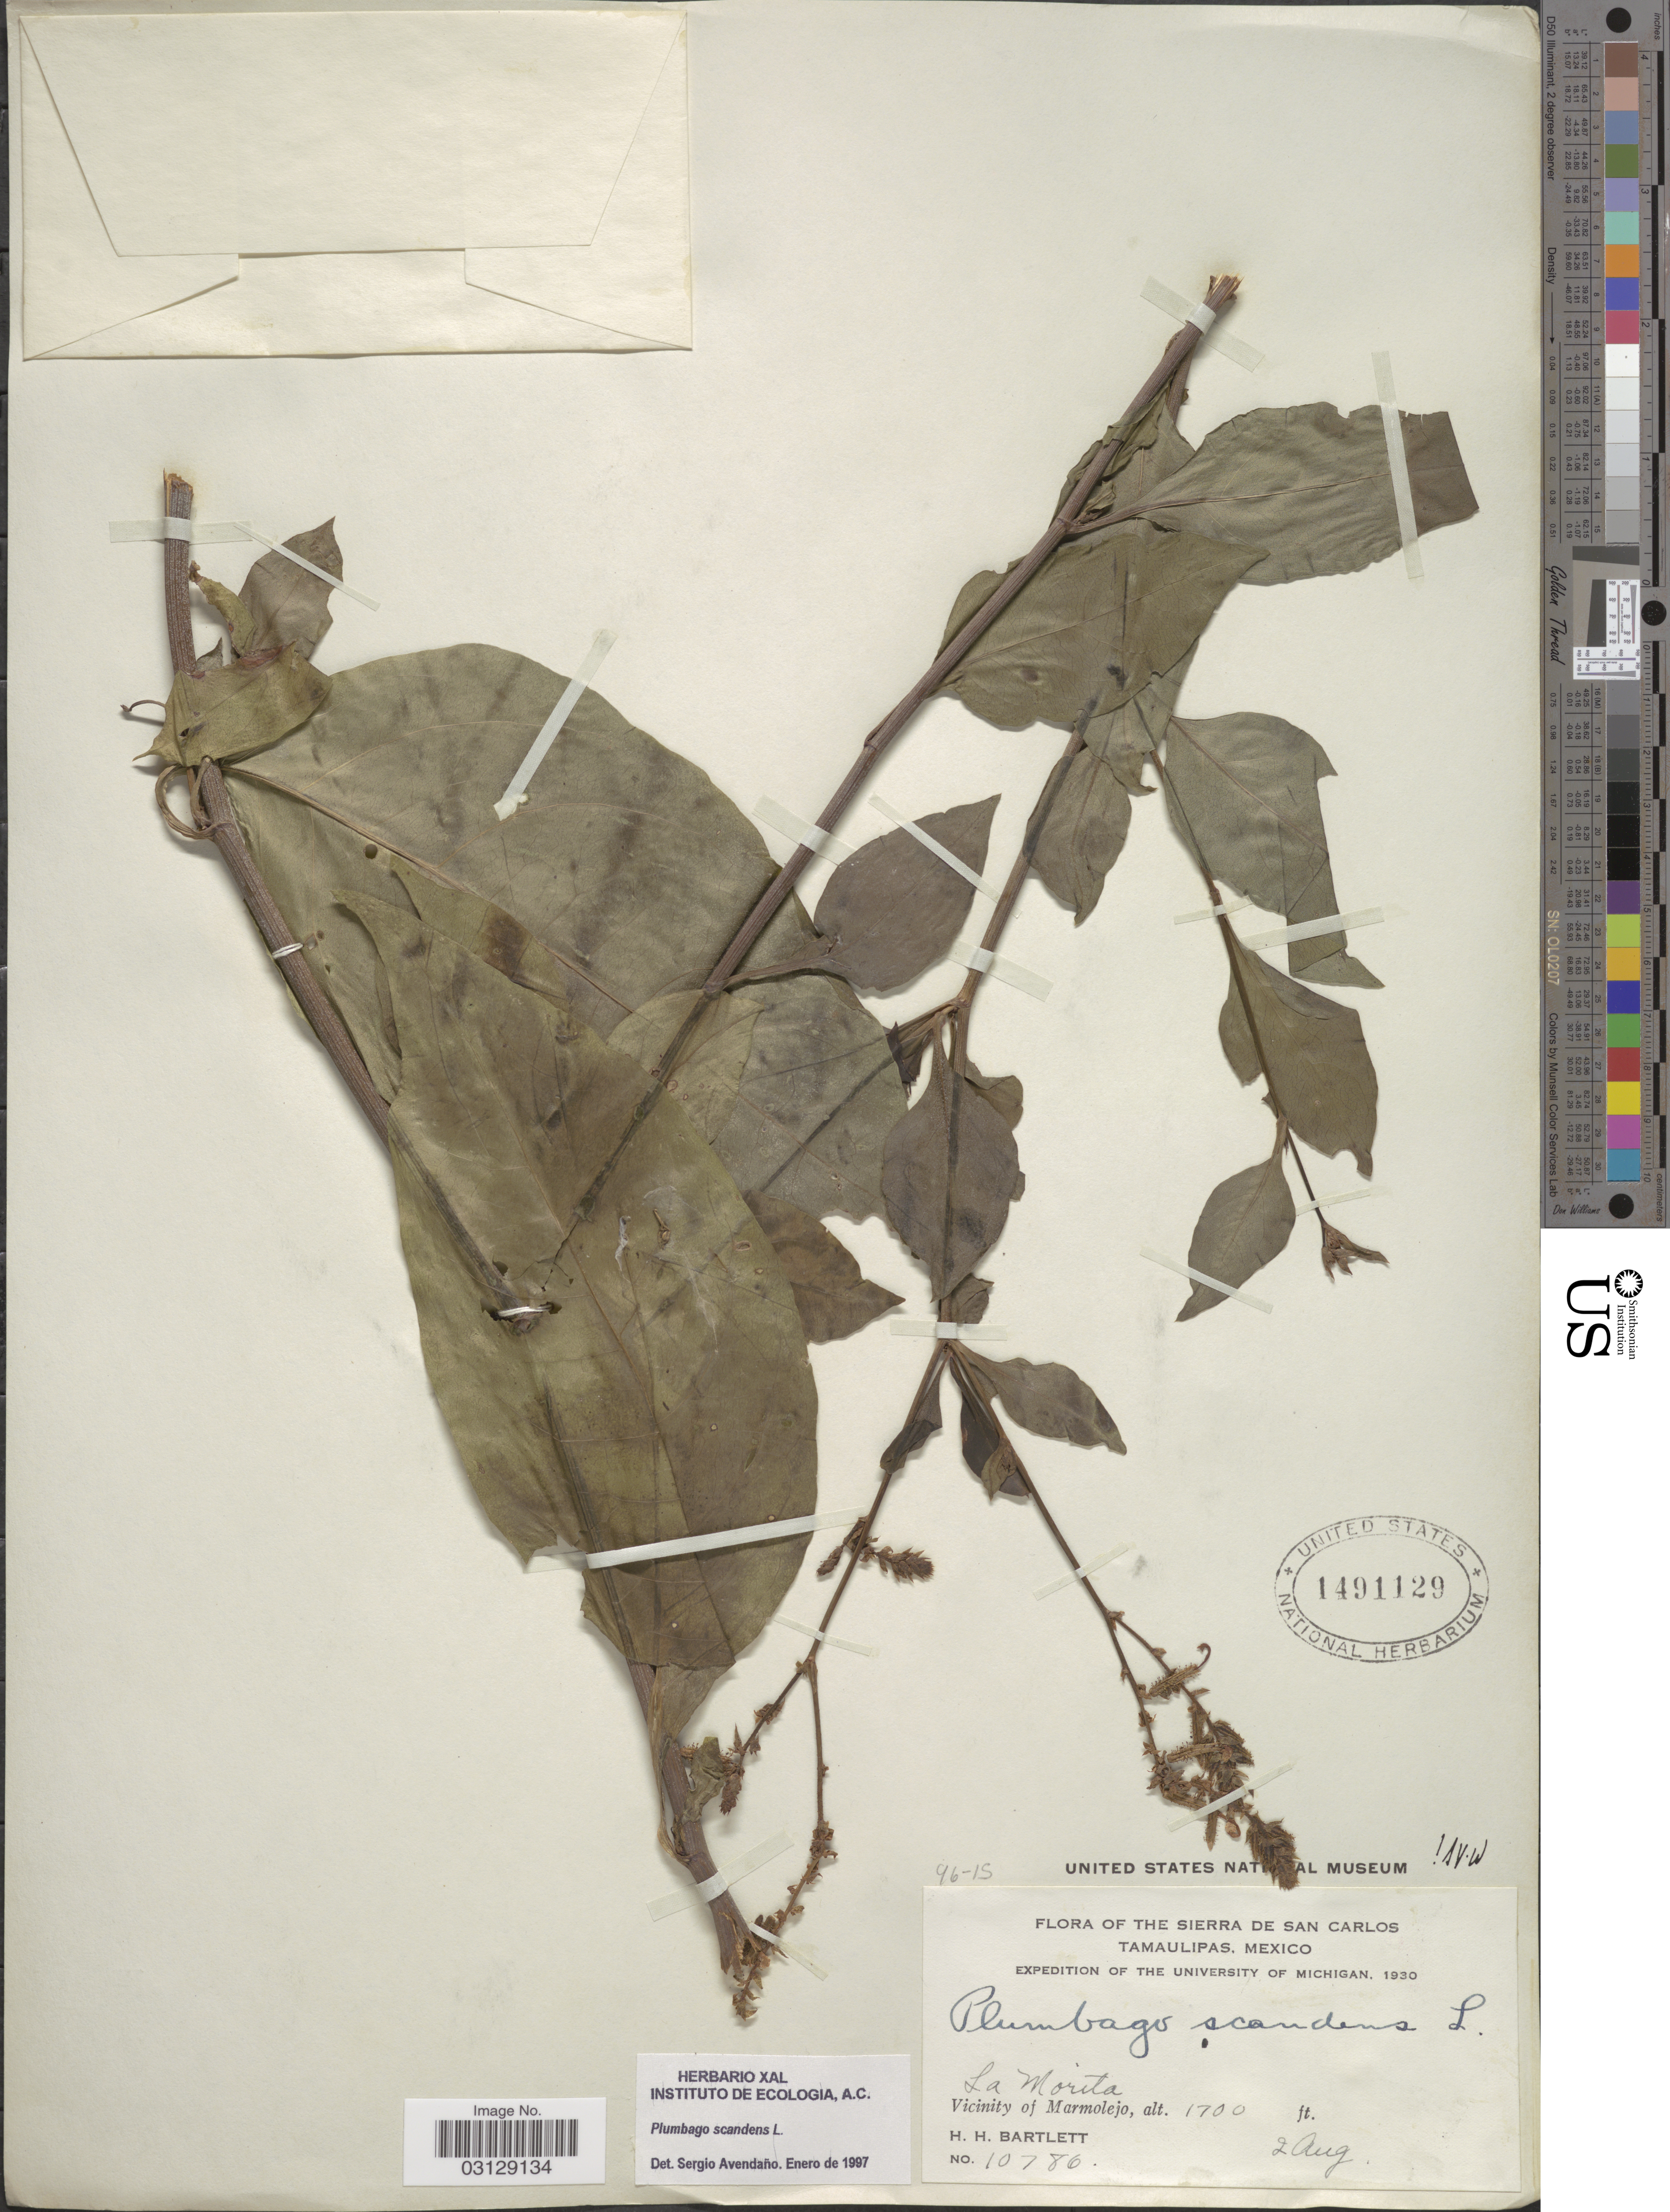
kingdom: Plantae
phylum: Tracheophyta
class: Magnoliopsida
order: Caryophyllales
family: Plumbaginaceae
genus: Plumbago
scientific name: Plumbago scandens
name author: L.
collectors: H. H. Bartlett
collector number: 10786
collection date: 1930-08-02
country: Mexico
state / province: Tamaulipas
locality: Sierra de San Carlos. La Morita. Vicinity of Marmolejo.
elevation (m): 518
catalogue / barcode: US 1491129